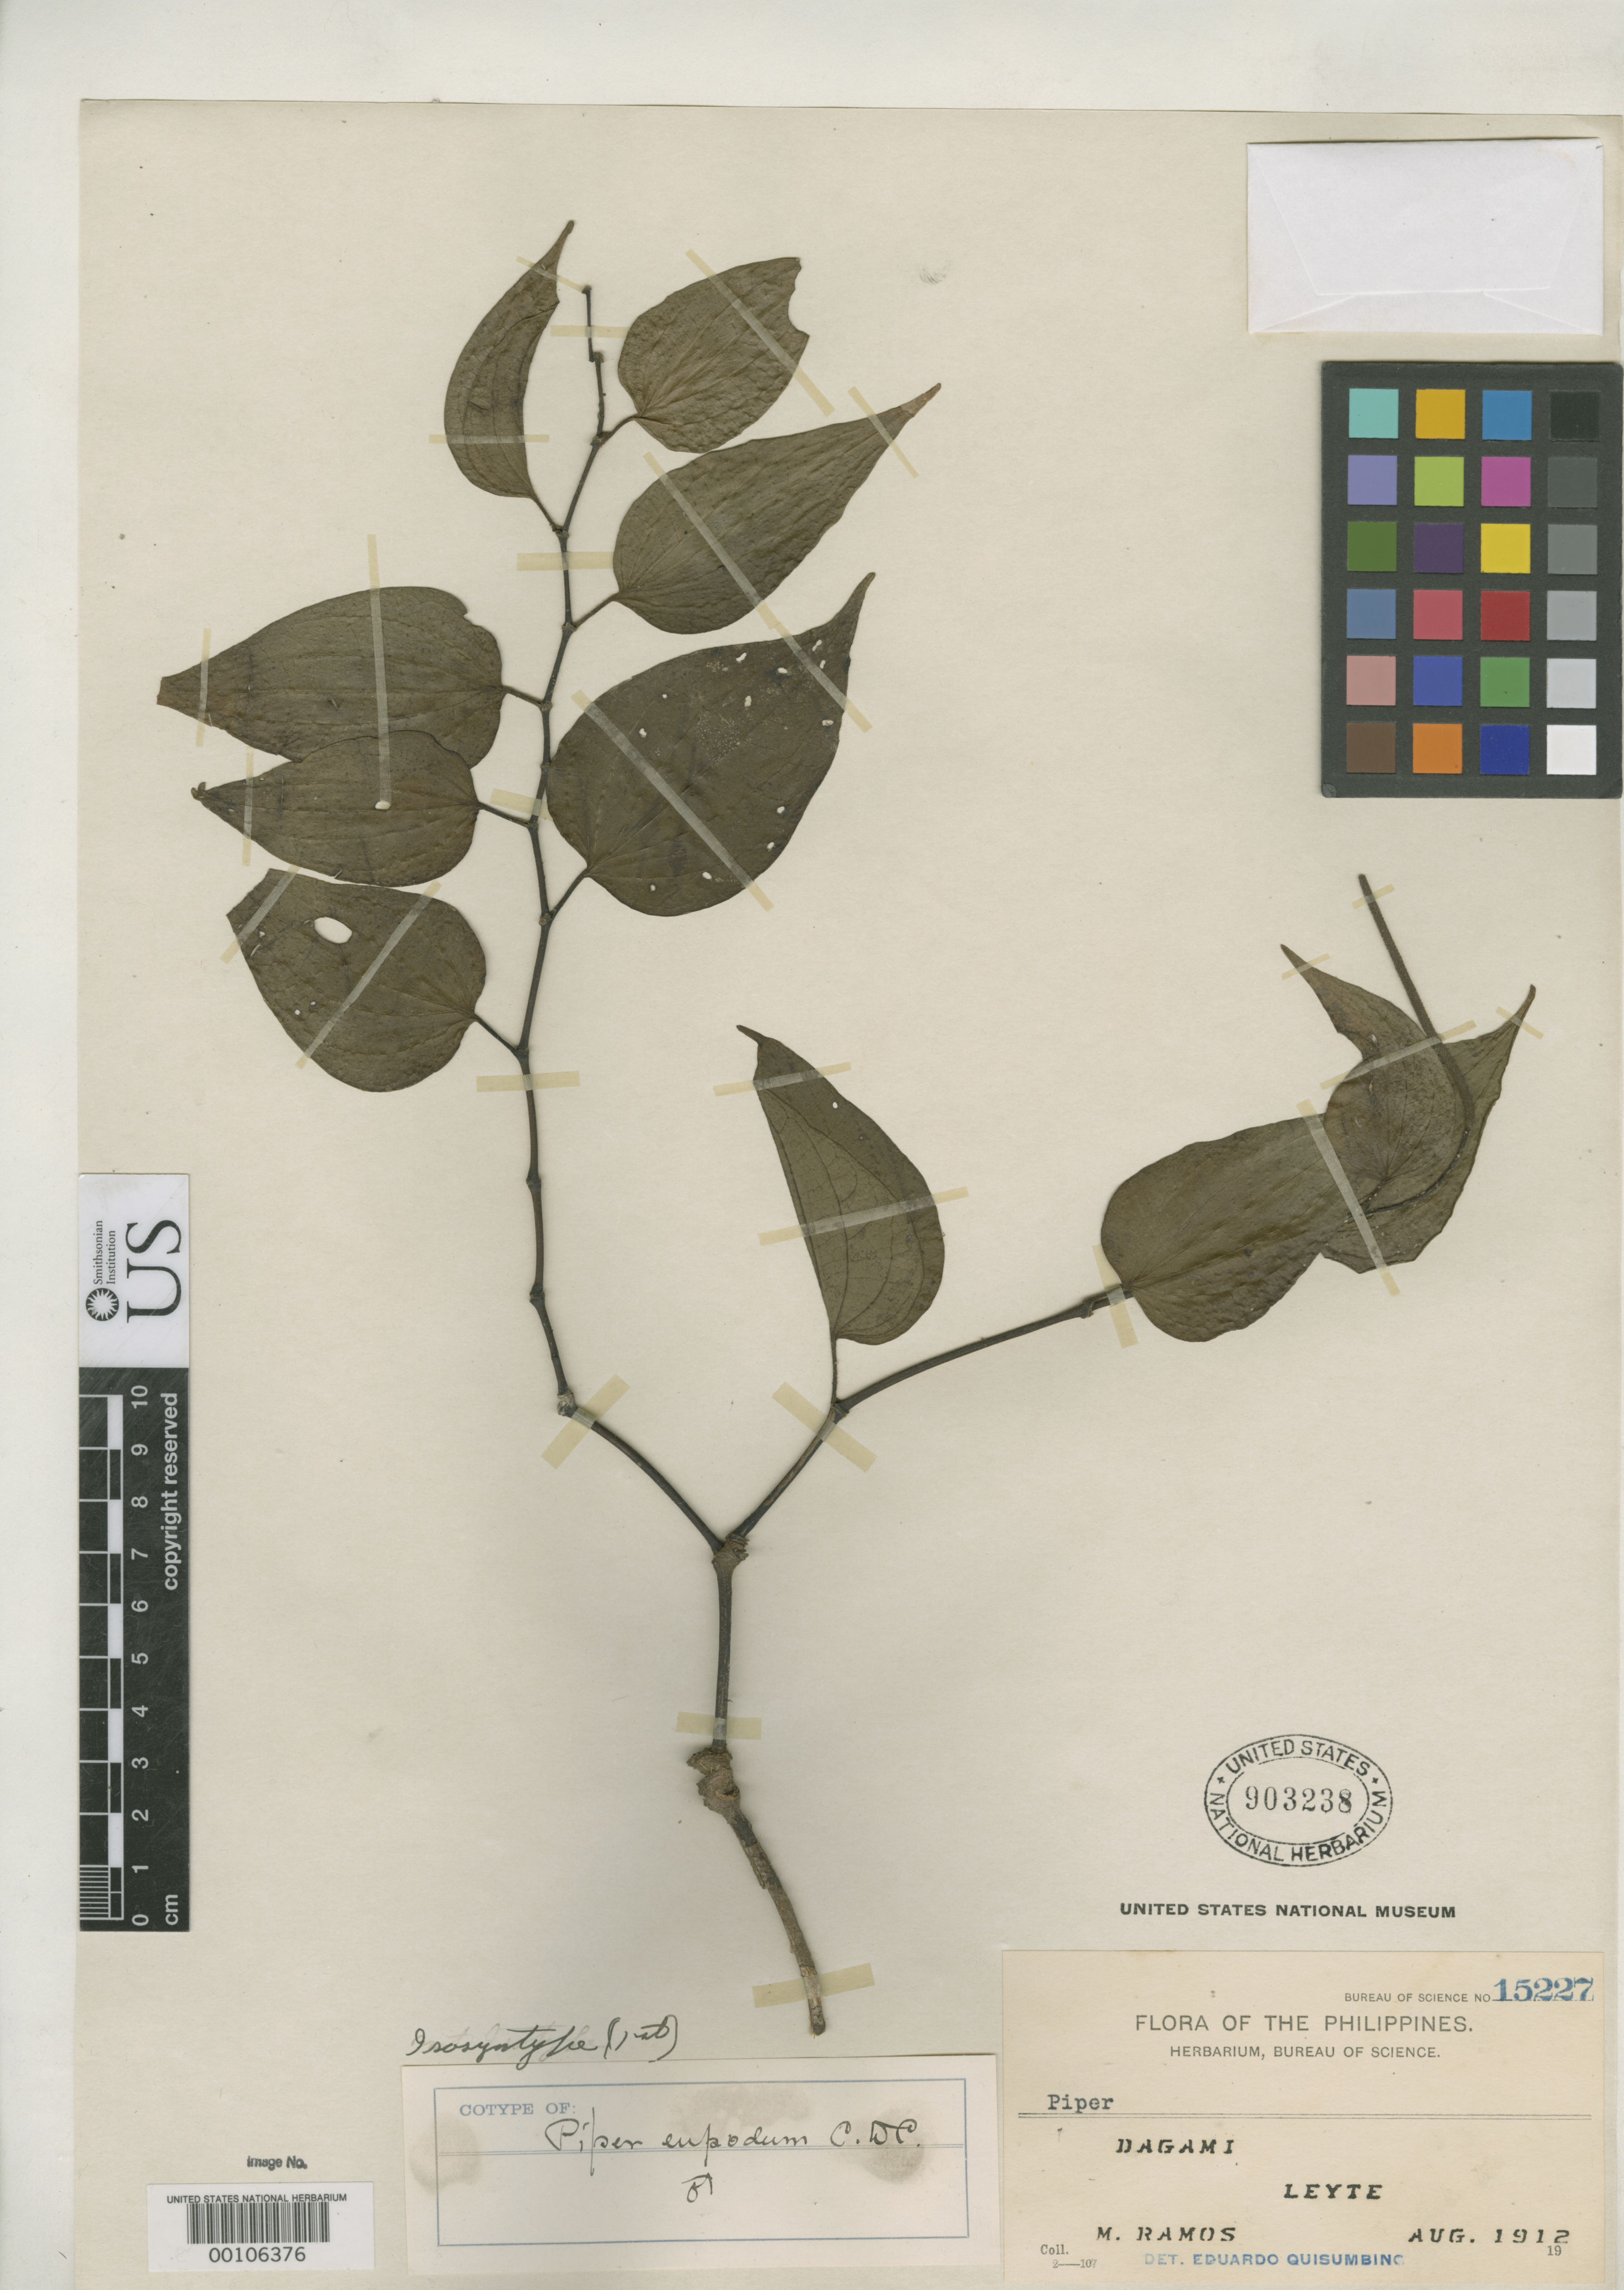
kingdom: Plantae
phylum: Tracheophyta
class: Magnoliopsida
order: Piperales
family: Piperaceae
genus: Piper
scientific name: Piper eupodum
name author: C. DC.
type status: Isosyntype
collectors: M. Ramos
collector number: Bur. Sci. 15227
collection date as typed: Aug 1912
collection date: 1912-08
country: Philippines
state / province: Eastern Visayas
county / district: Leyte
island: Leyte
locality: Dagami.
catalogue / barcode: US 903238